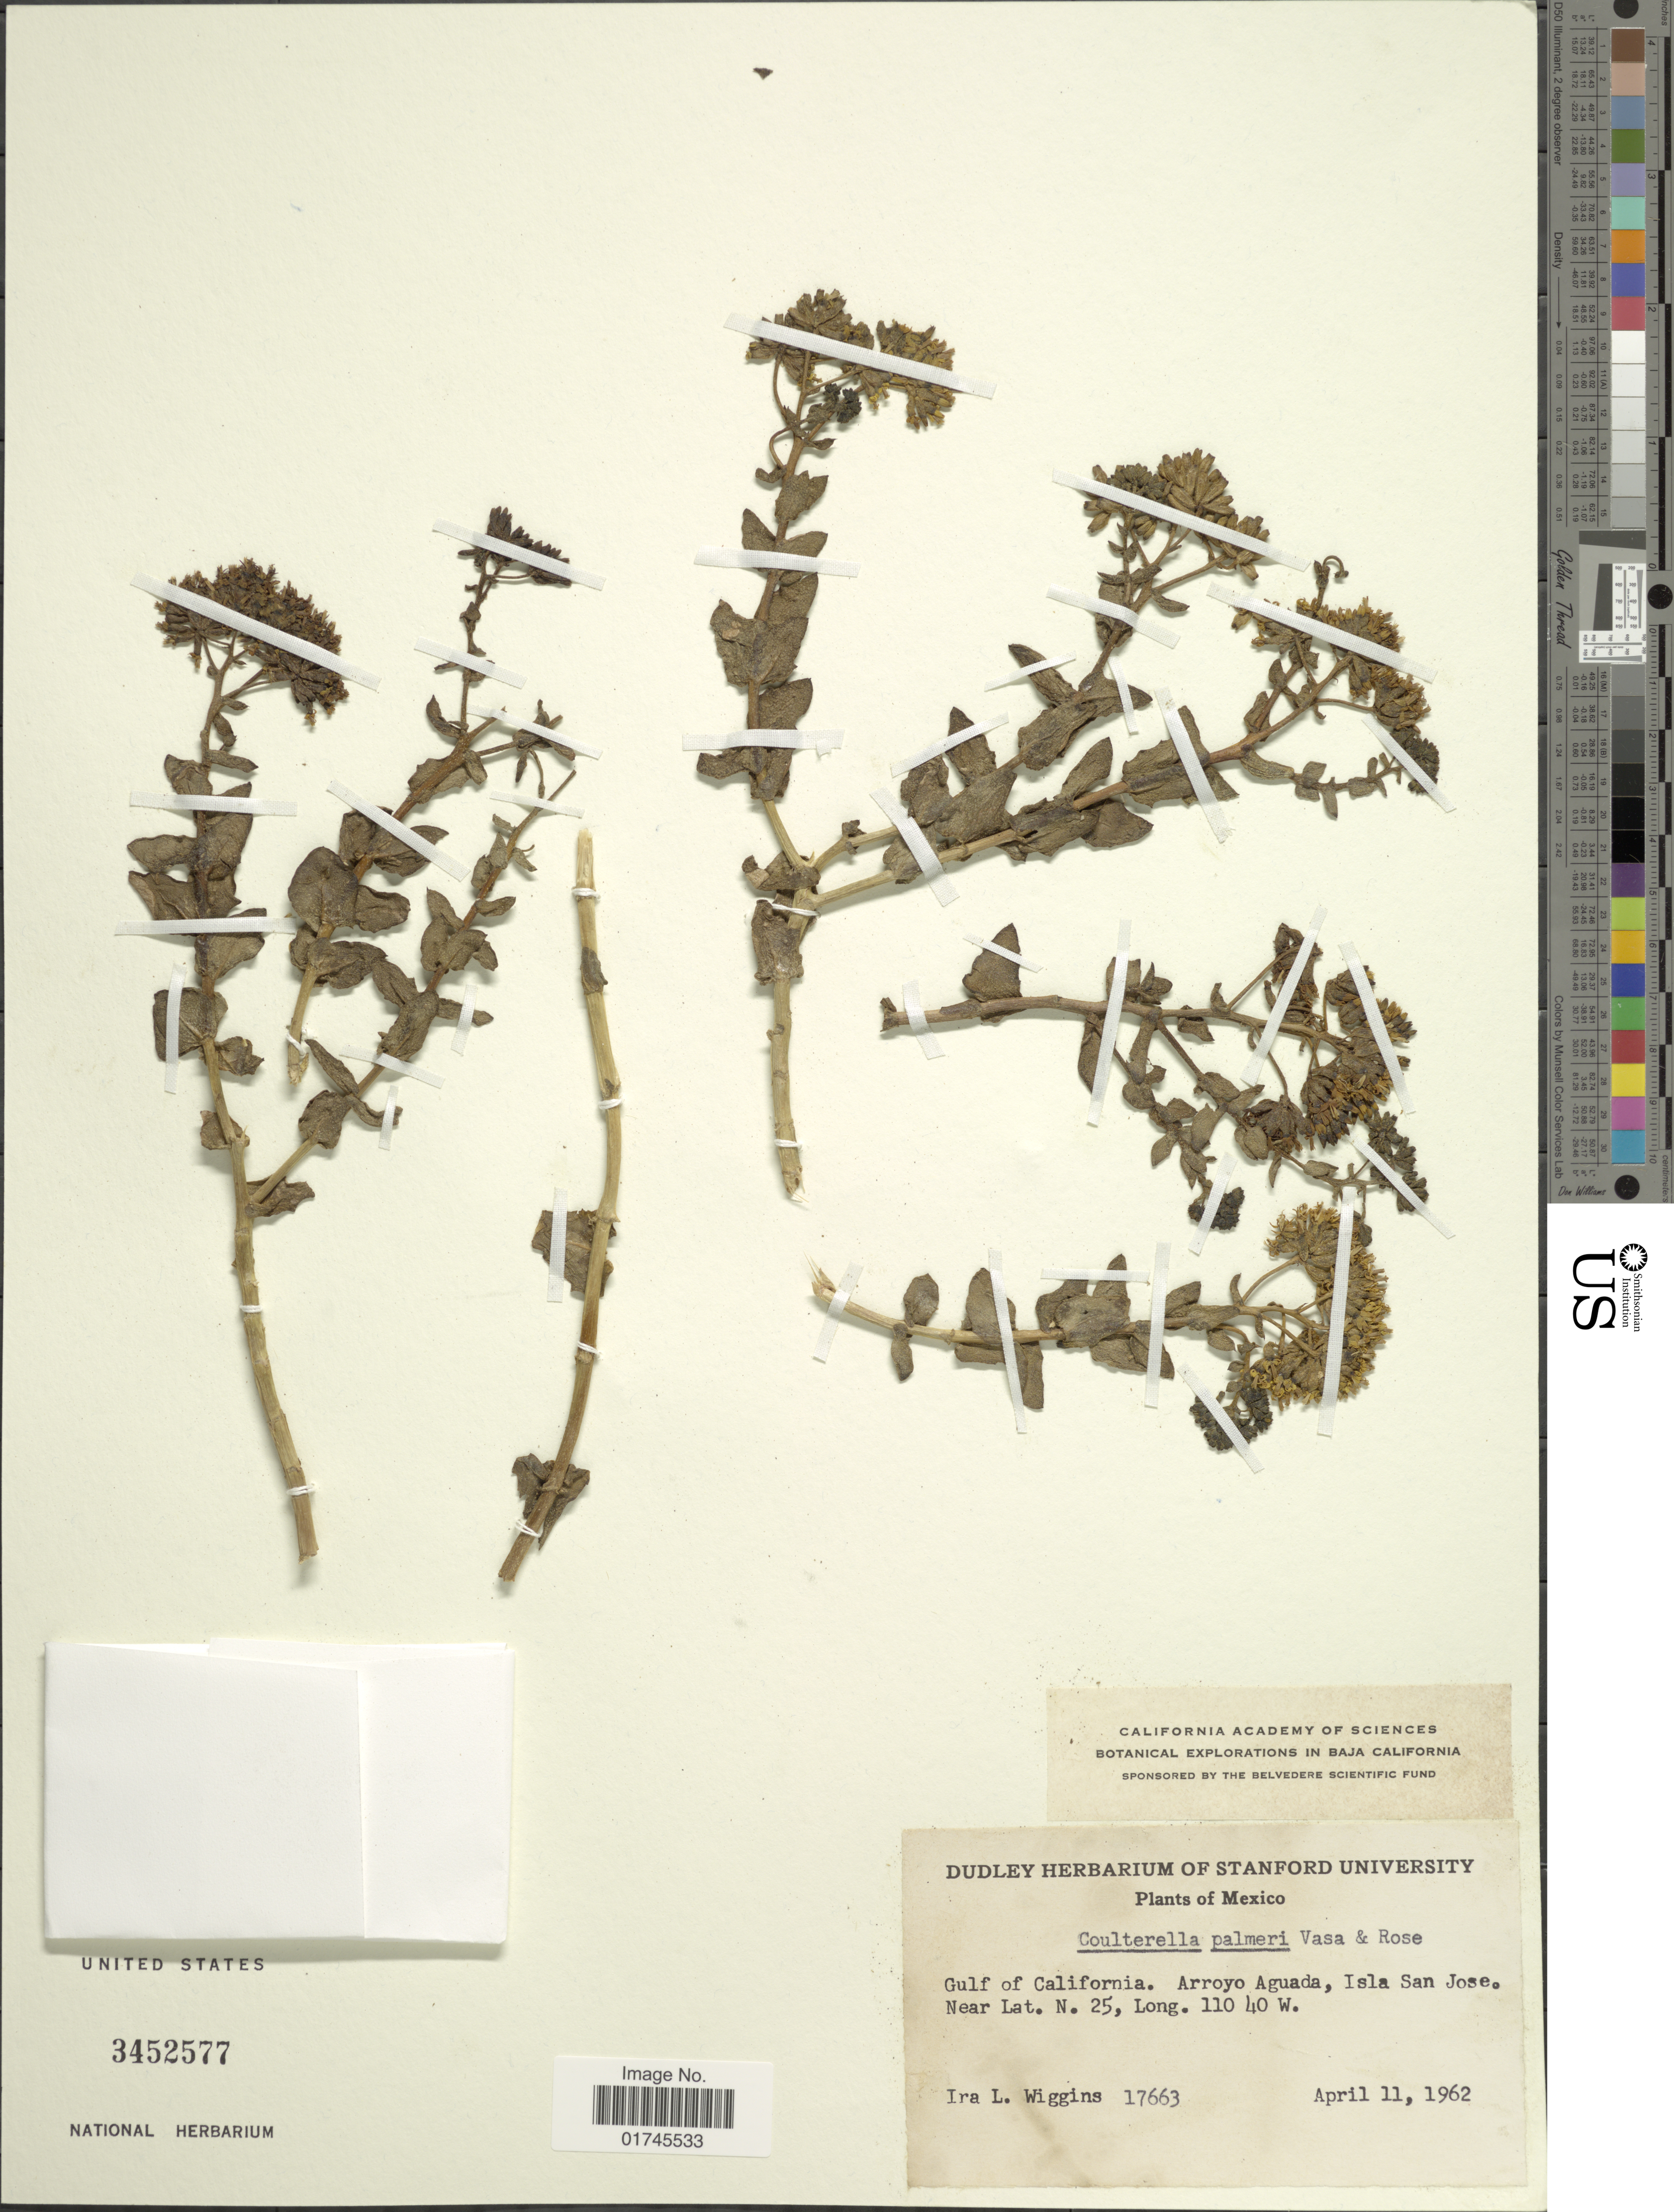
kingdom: Plantae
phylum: Tracheophyta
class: Magnoliopsida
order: Asterales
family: Asteraceae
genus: Coulterella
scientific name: Coulterella capitata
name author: Vasey & Rose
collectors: I. L. Wiggins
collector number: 17663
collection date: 1962-04-11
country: Mexico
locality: Gulf of California. Arroyo Aguada, Isla San Jose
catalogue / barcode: US 3452577